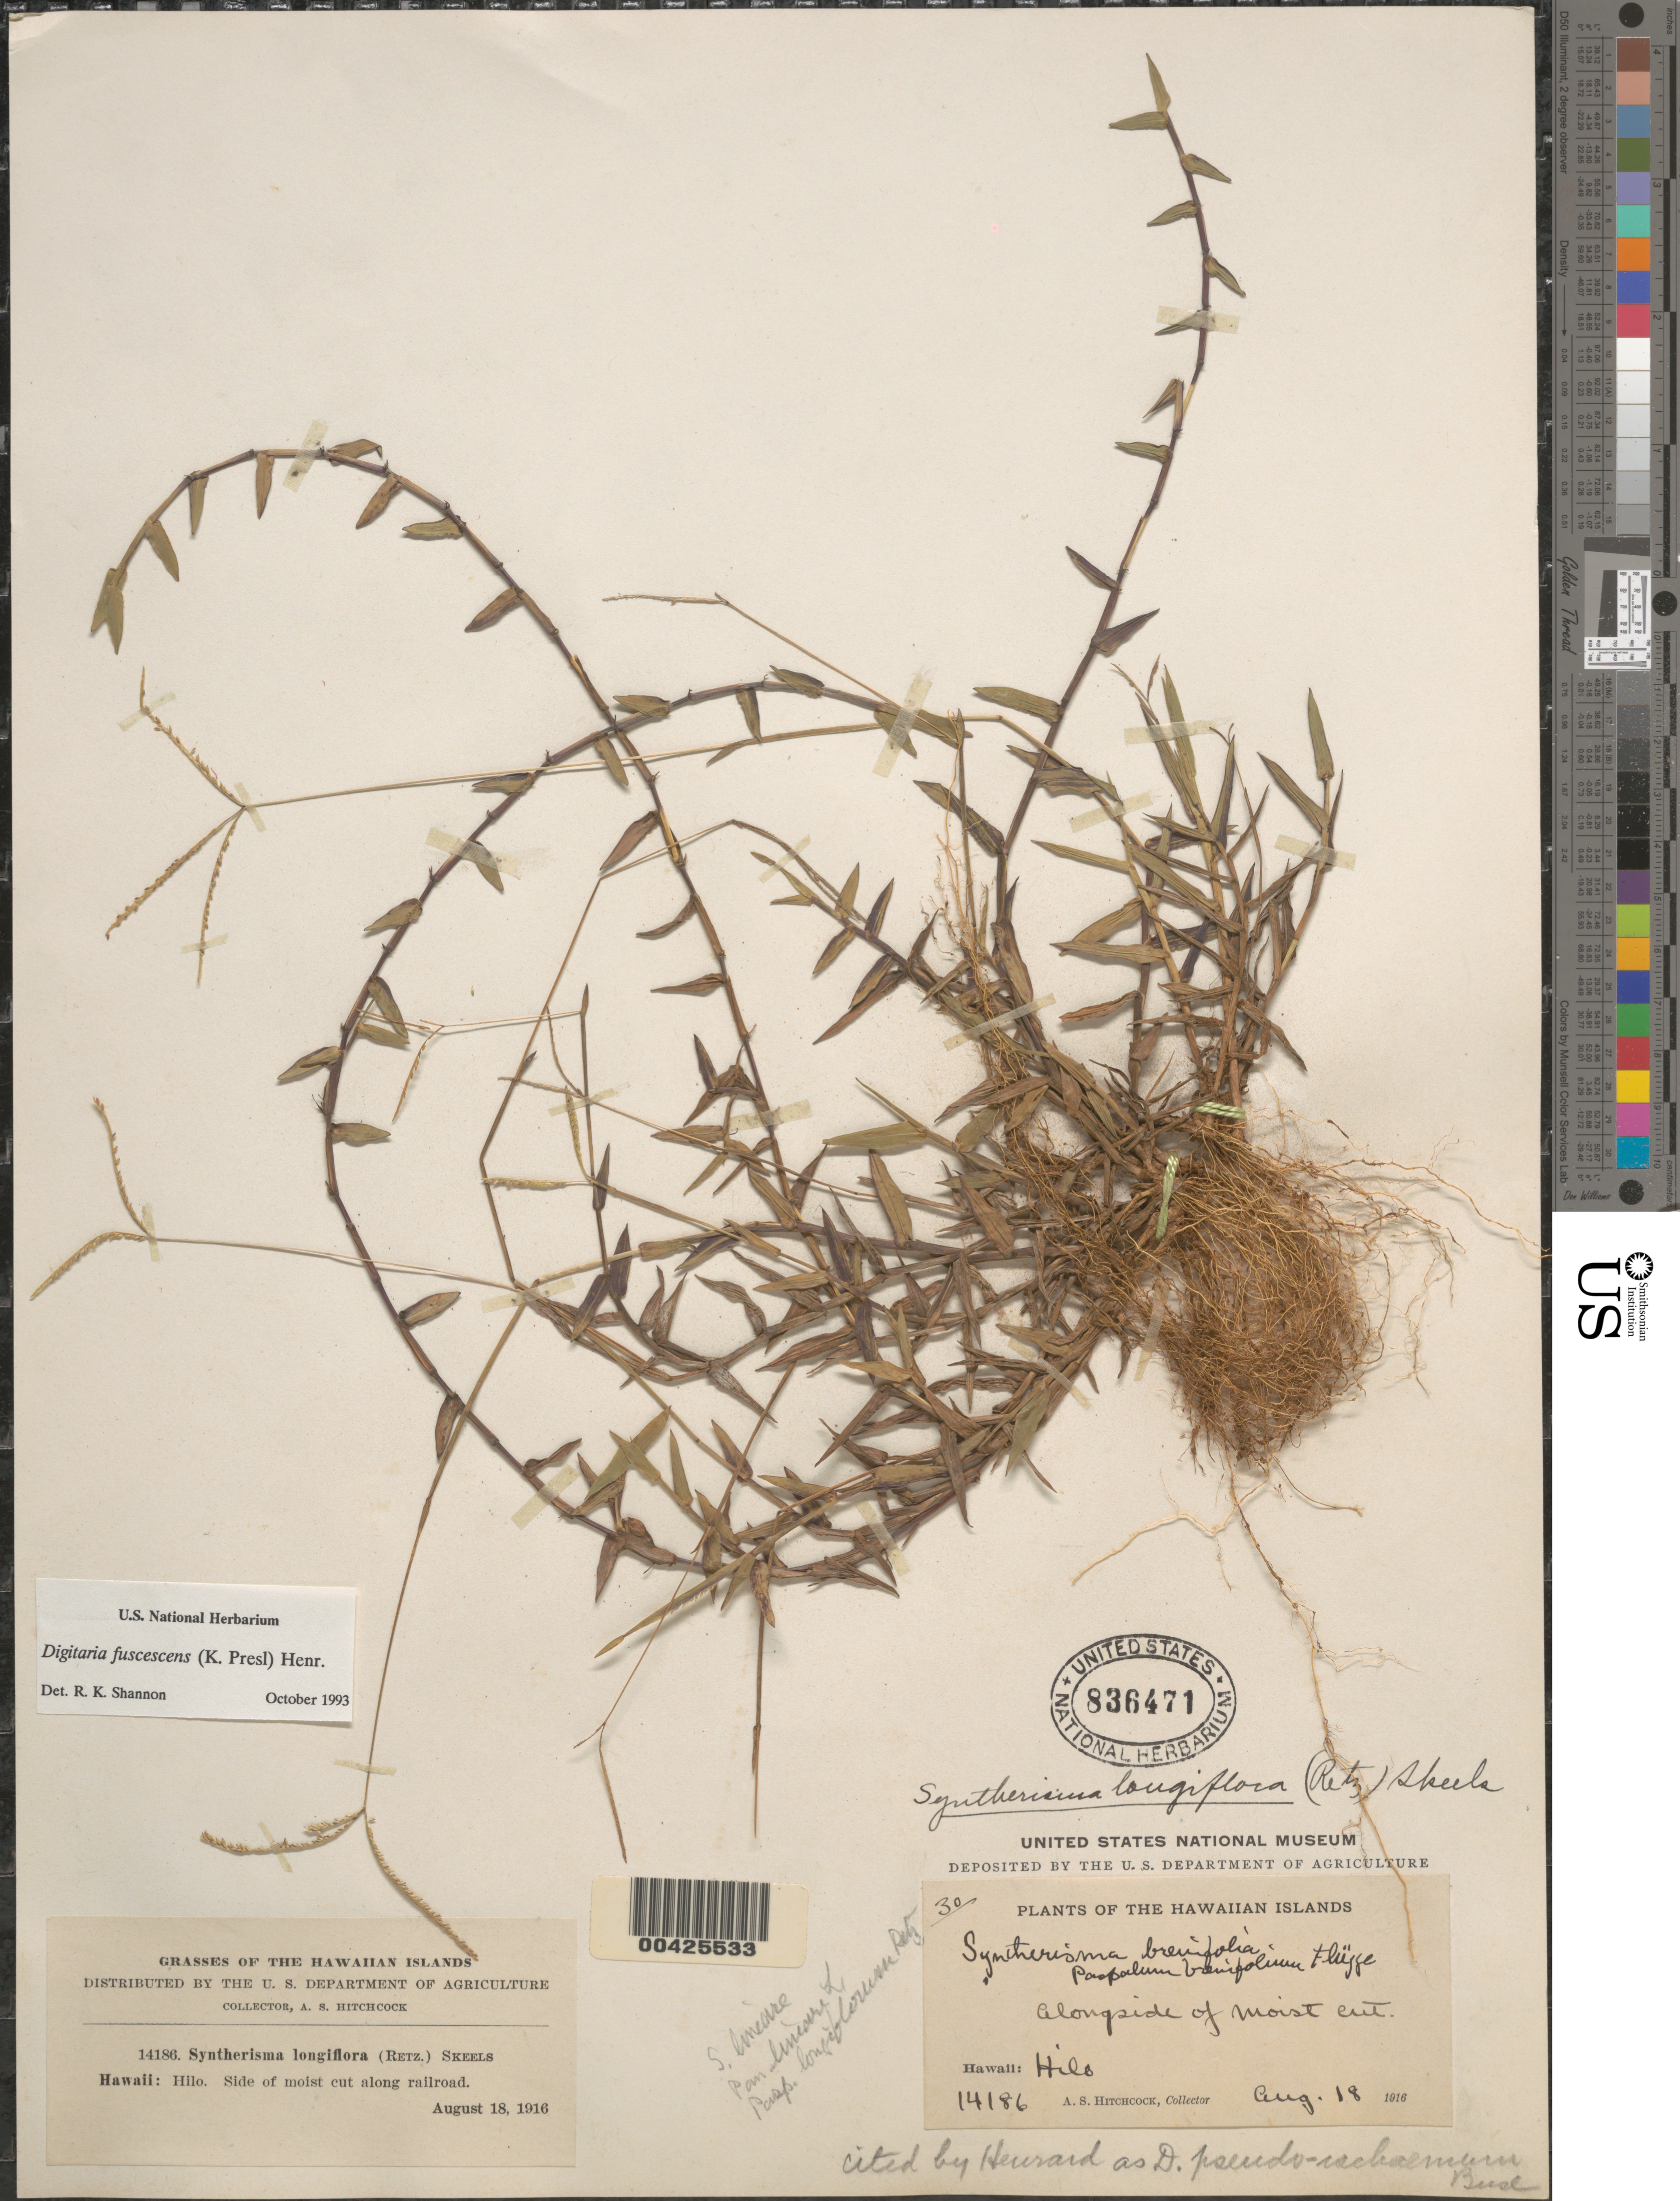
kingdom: Plantae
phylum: Tracheophyta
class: Liliopsida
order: Poales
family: Poaceae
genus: Digitaria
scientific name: Digitaria fuscescens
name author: (J. Presl) Henr.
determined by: Shannon, R. K., (UNITED STATES)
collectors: A. S. Hitchcock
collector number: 14186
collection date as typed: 18 Aug 1916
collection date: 1916-08-18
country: United States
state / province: Hawaii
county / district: Hawaii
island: Hawaii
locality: Hilo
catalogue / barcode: US 836471